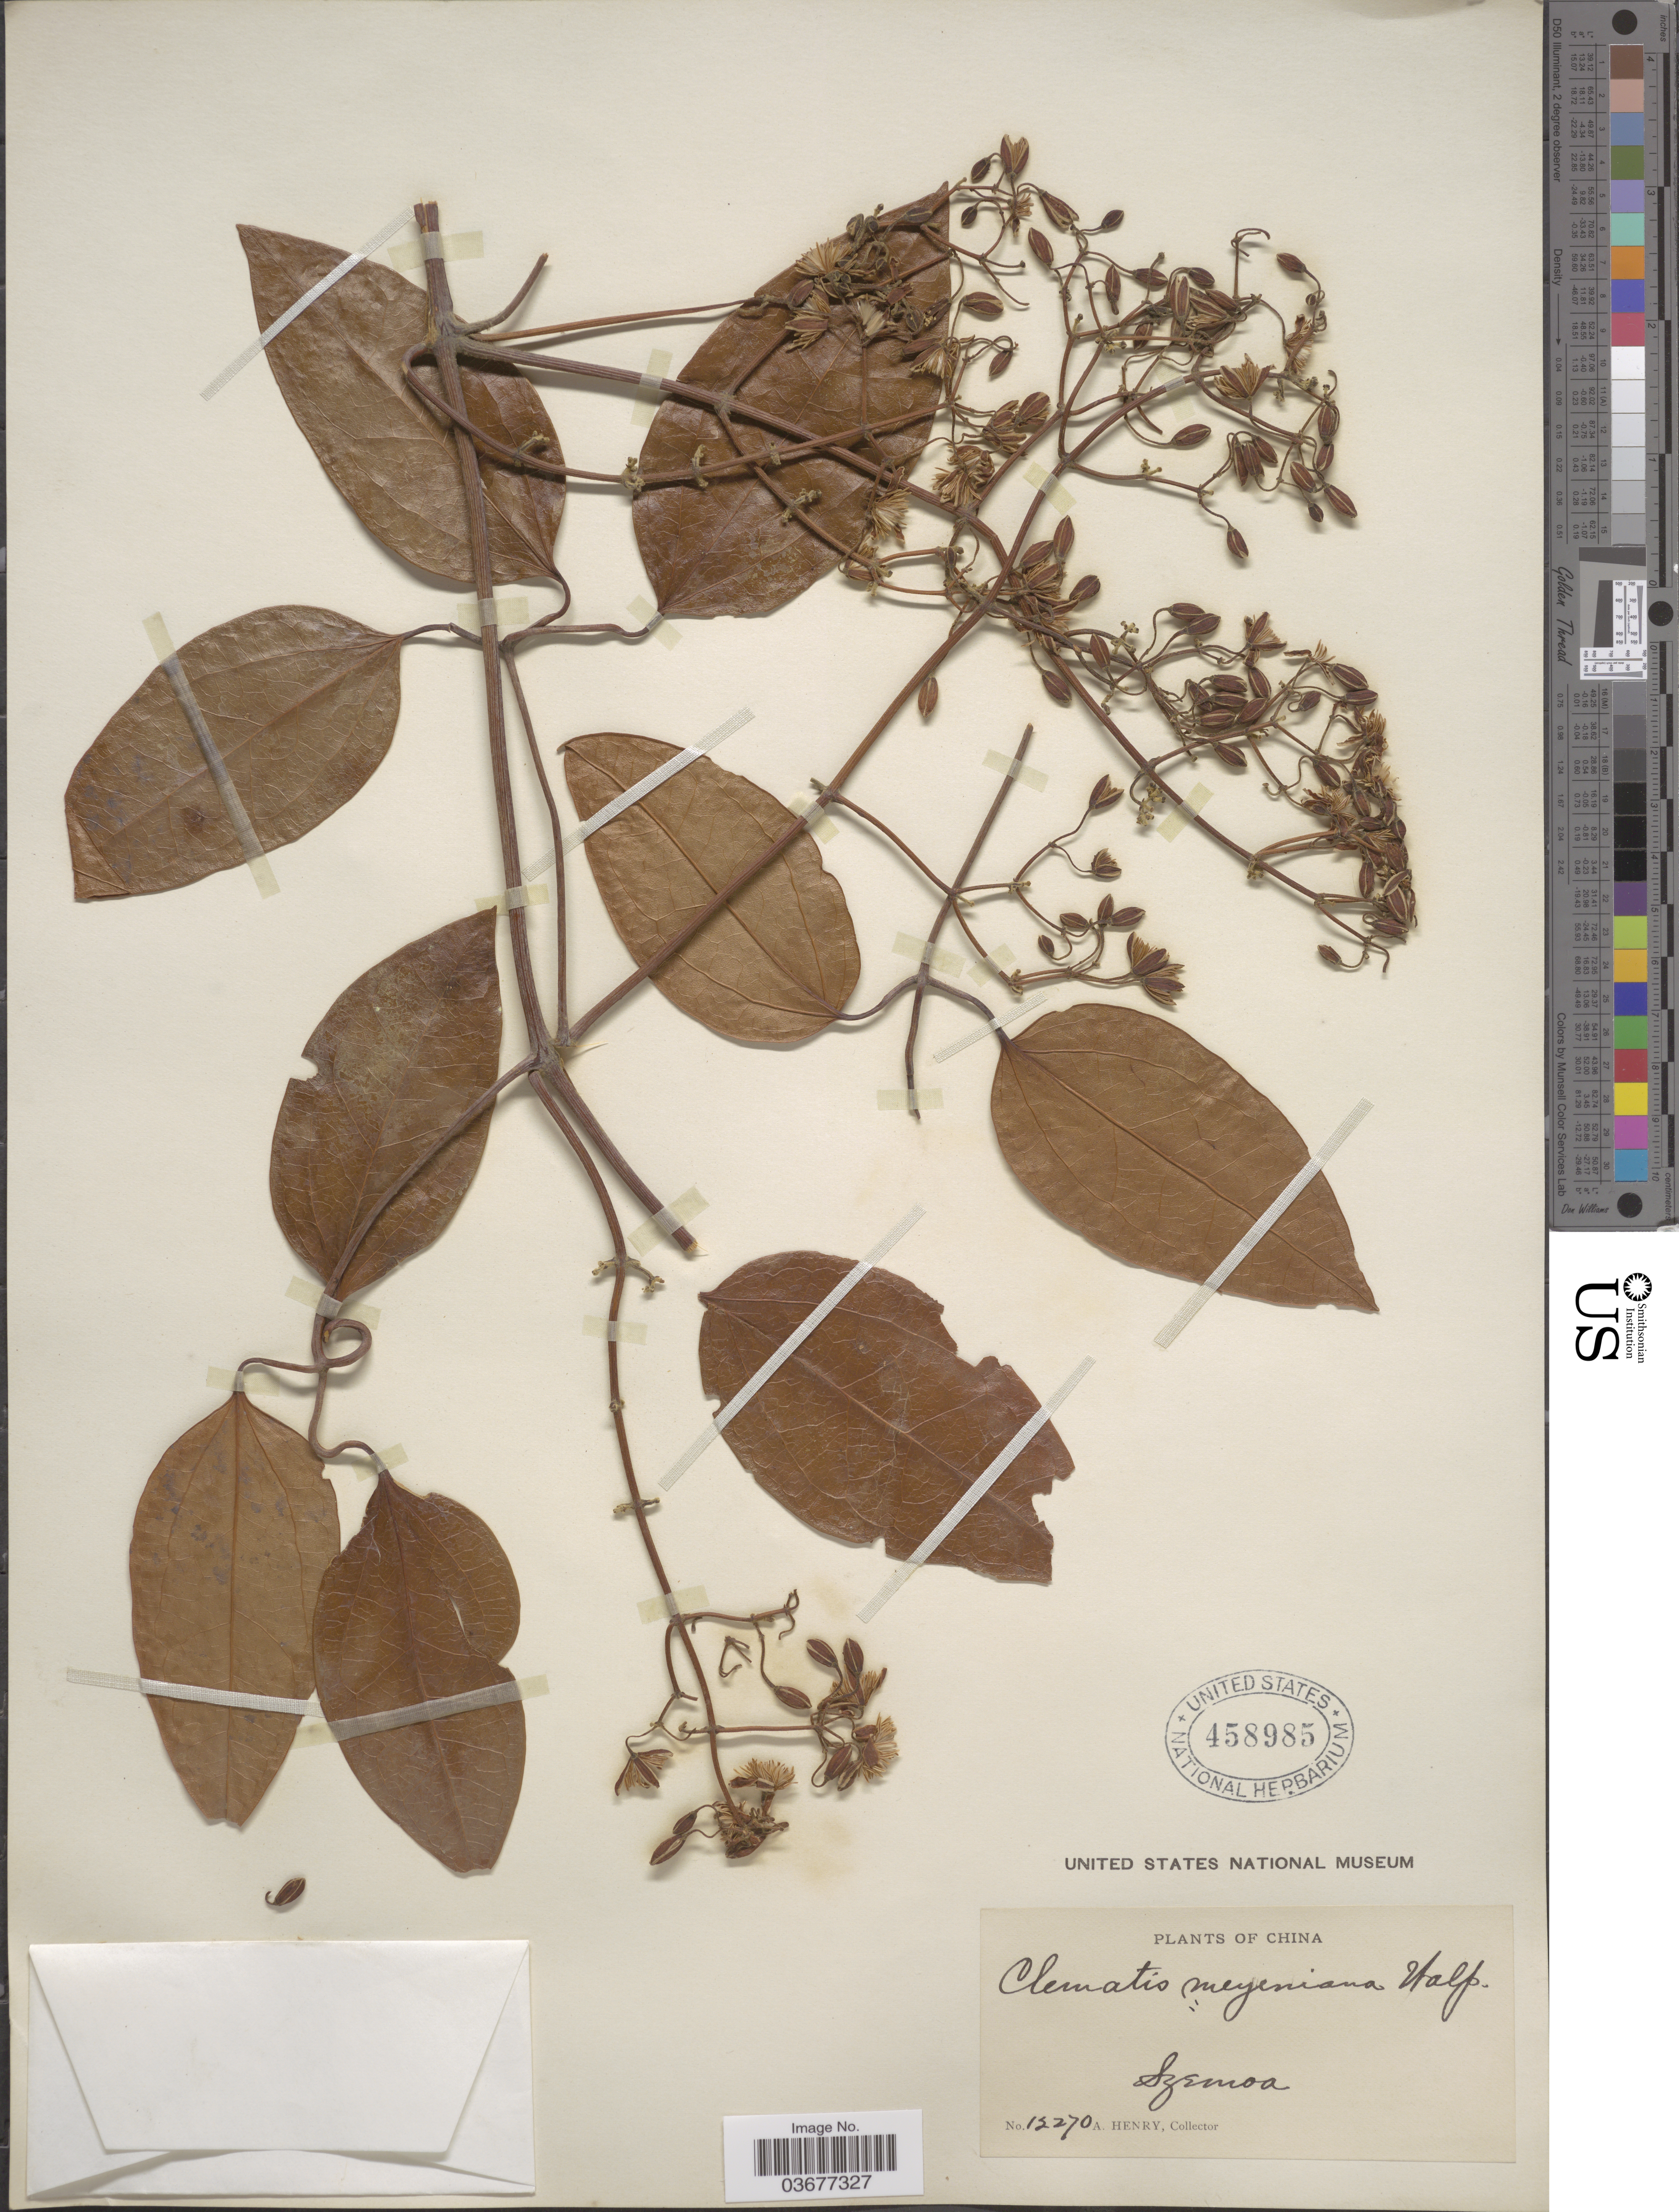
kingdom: Plantae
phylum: Tracheophyta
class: Magnoliopsida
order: Ranunculales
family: Ranunculaceae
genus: Clematis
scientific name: Clematis meyeniana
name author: Walp.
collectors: A. Henry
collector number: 12270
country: China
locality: Szemoa.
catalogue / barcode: US 458985